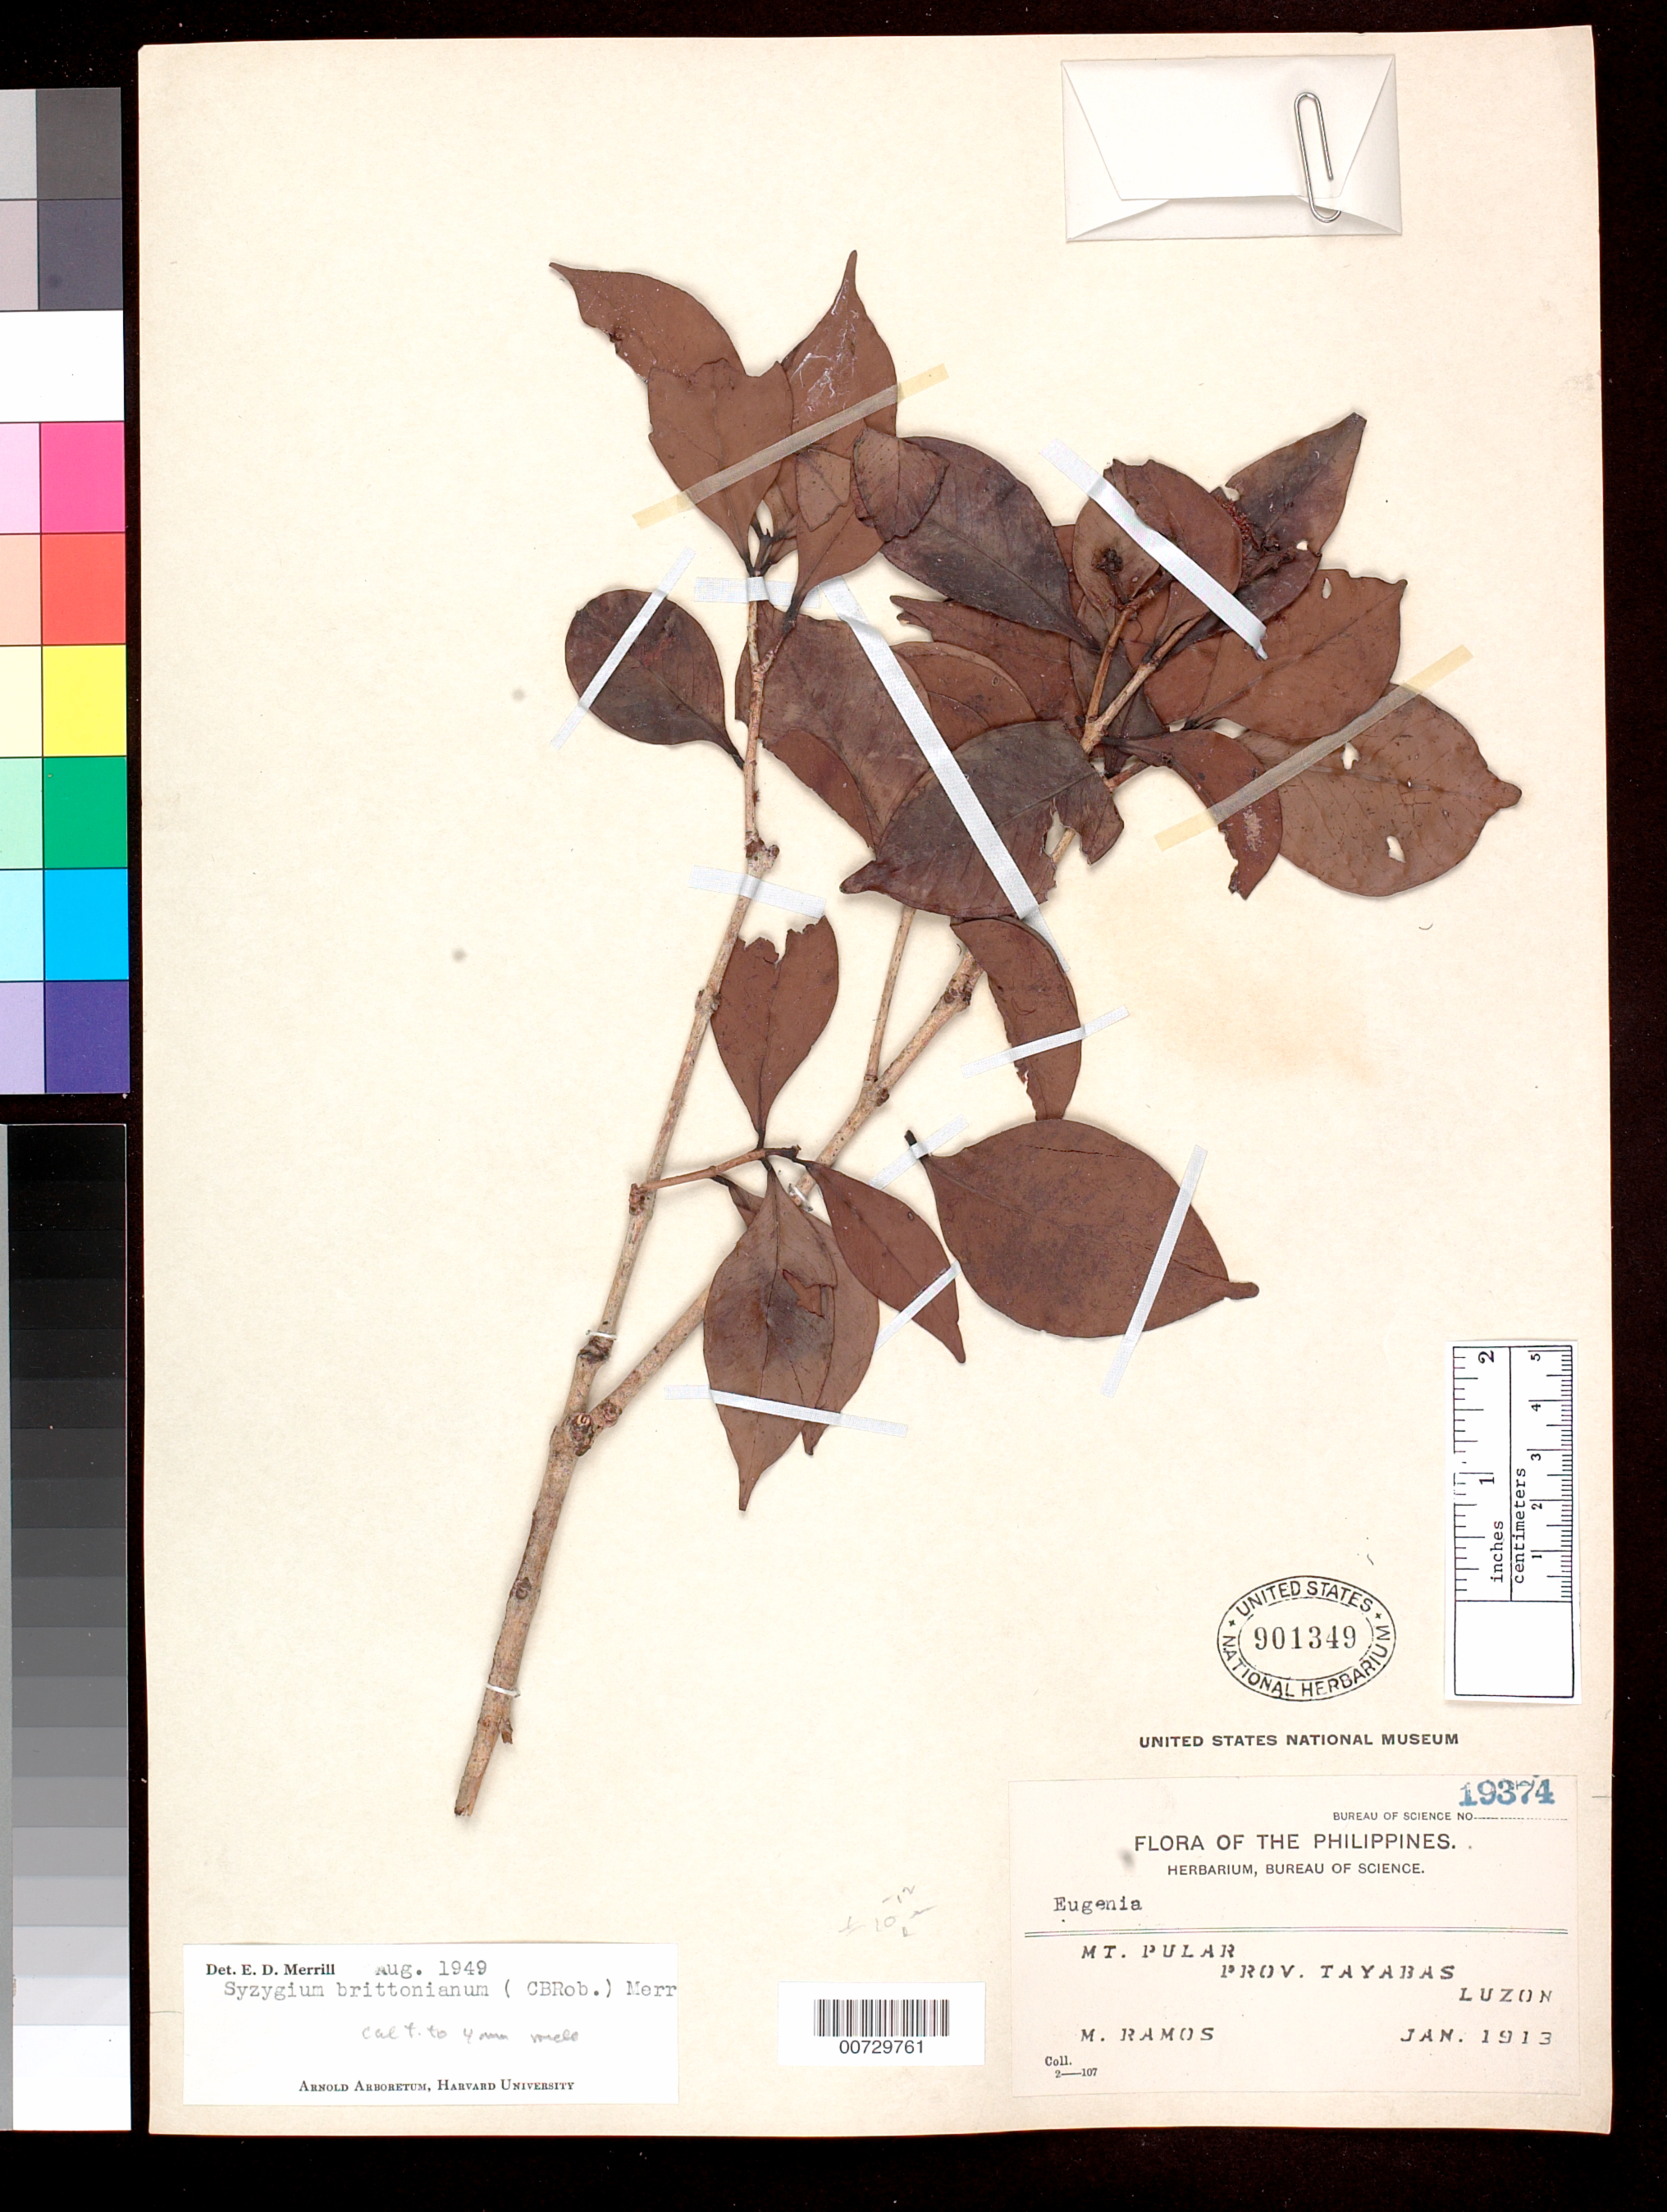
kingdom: Plantae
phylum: Tracheophyta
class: Magnoliopsida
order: Myrtales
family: Myrtaceae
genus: Syzygium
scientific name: Syzygium brittonianum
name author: (C.B. Rob.) Merr.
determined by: Merrill, Elmer D.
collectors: M. Ramos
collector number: Ber. Sci. 19374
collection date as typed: Jan 1913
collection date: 1913-01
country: Philippines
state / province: Calabarzon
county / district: Quezon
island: Luzon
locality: Mt. Pular. Tayabas.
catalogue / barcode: US 901349